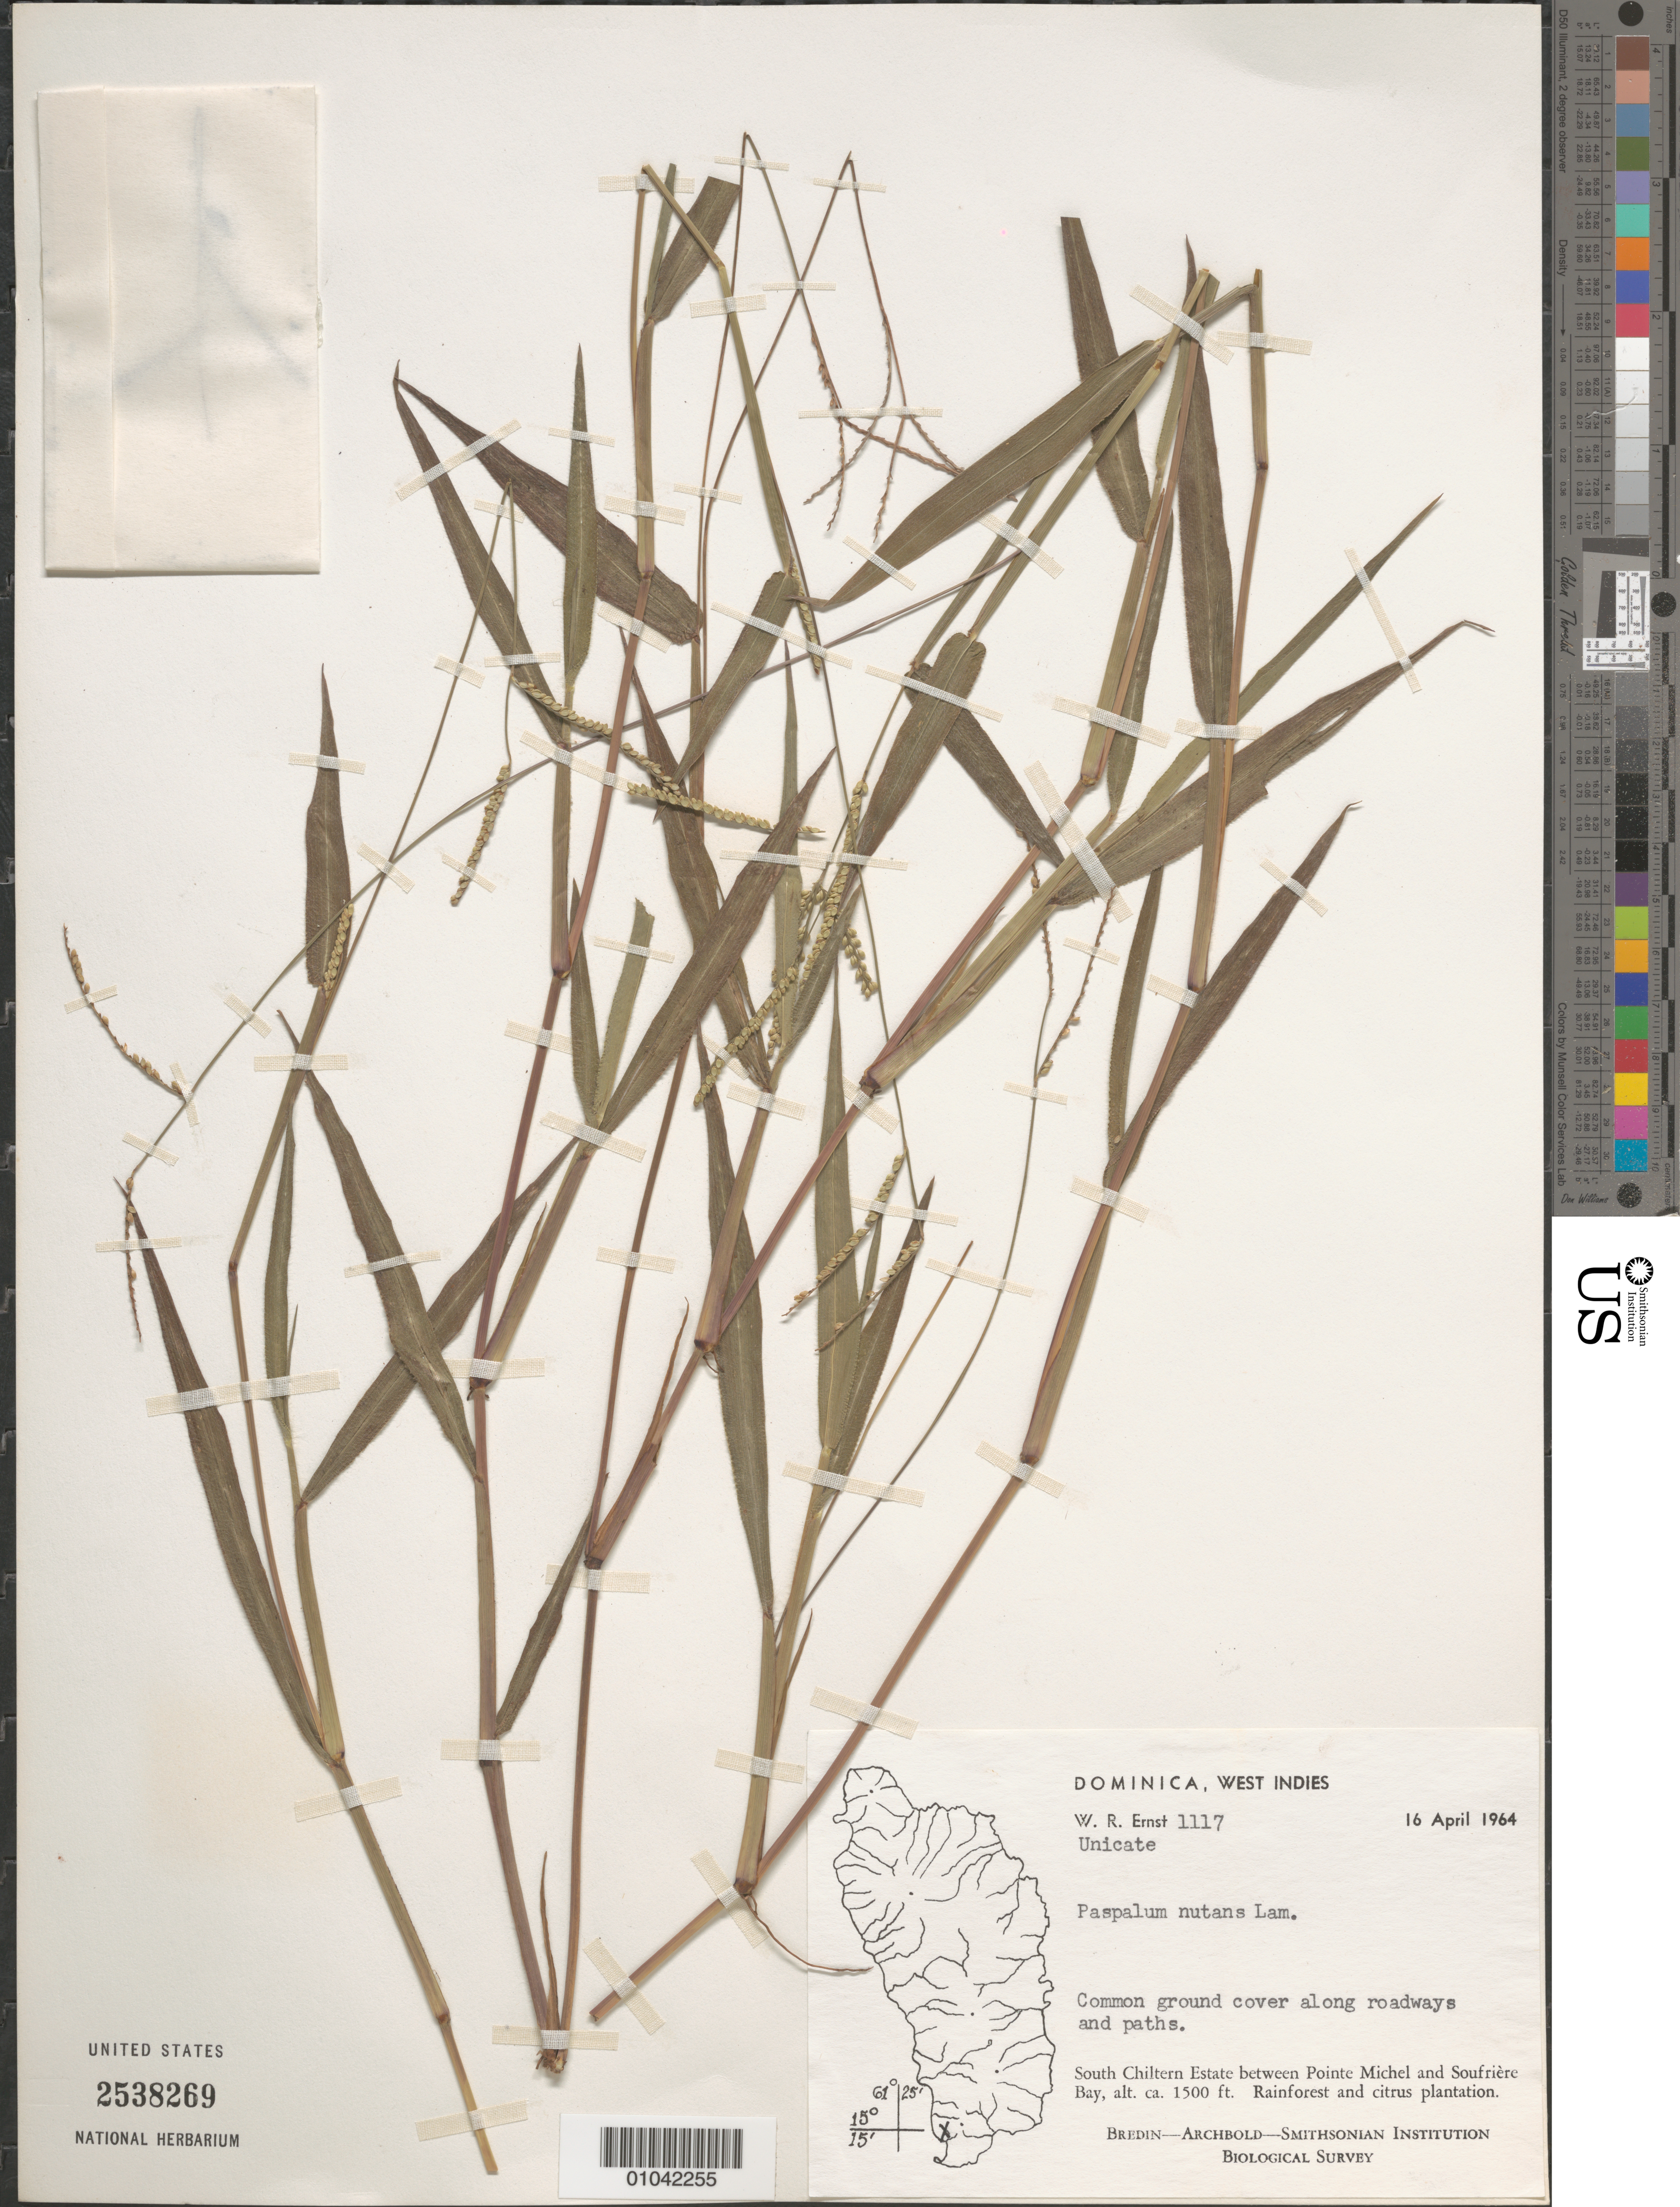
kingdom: Plantae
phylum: Tracheophyta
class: Liliopsida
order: Poales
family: Poaceae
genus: Paspalum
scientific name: Paspalum nutans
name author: Lam.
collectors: W. R. Ernst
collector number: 1117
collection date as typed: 16 Apr 1964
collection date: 1964-04-16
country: Dominica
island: Dominica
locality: South Chiltern Estate between Pointe Michel and Soufriere Bay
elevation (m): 457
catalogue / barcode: US 2538269